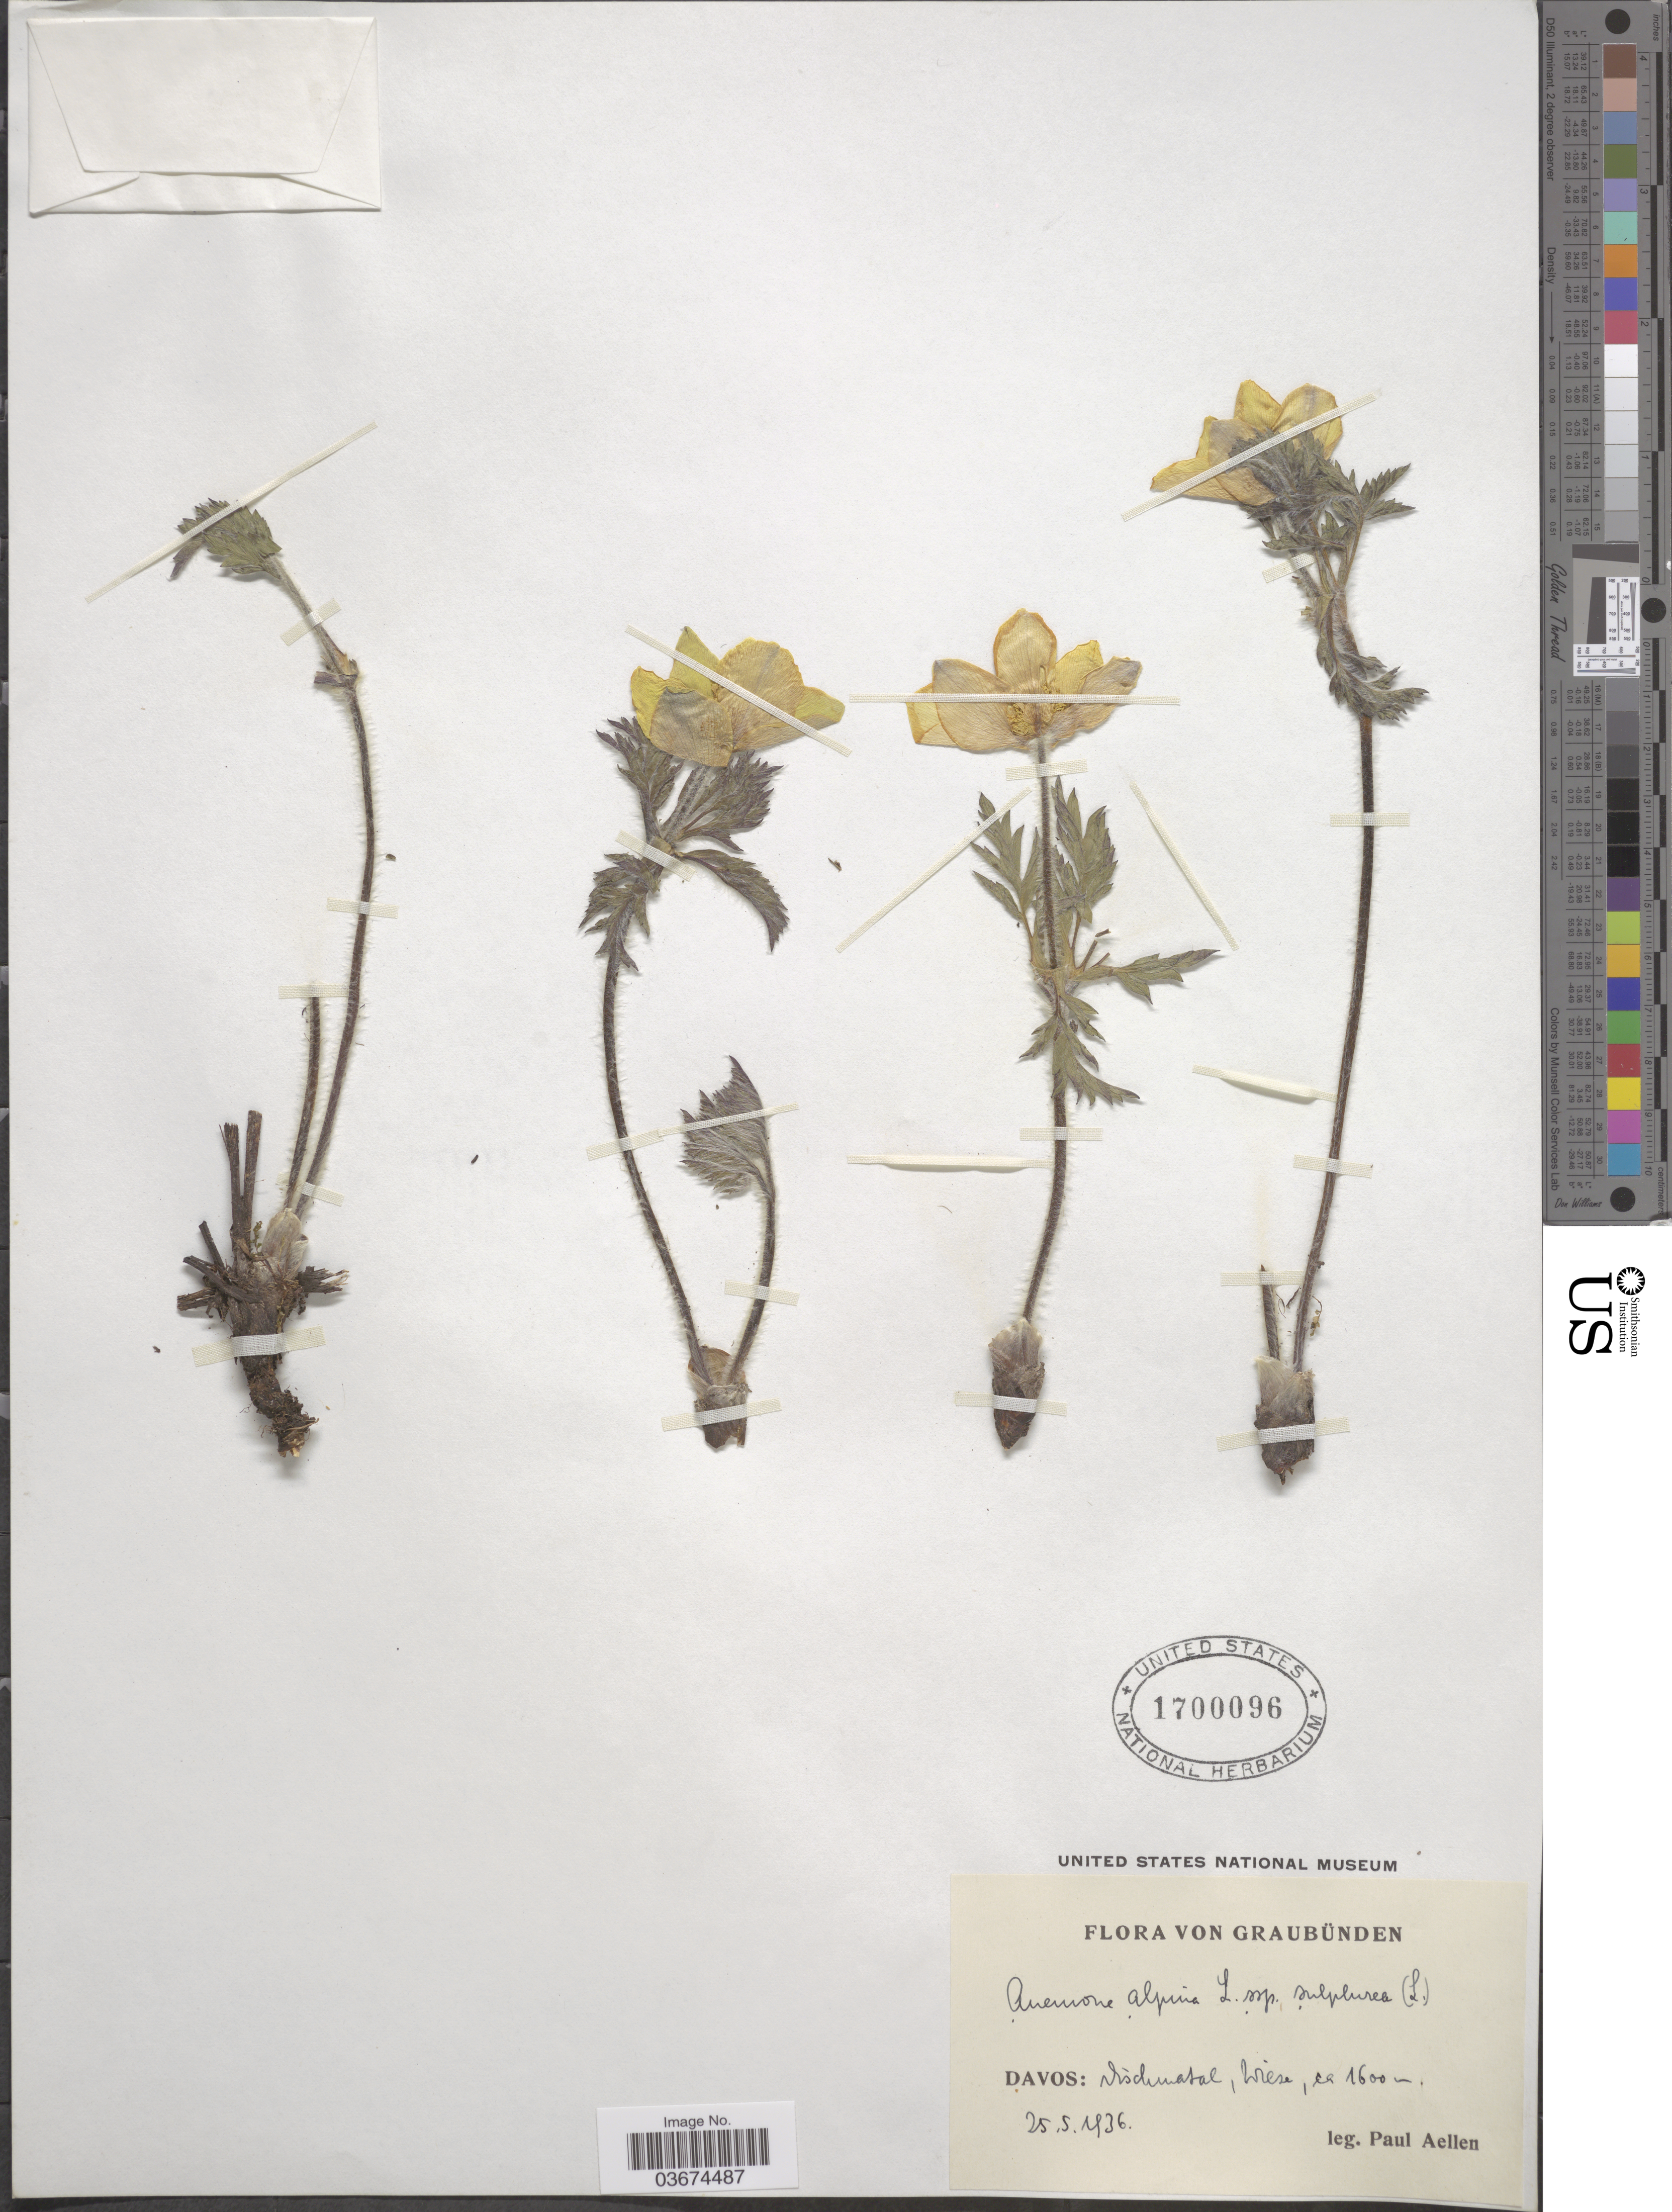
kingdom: Plantae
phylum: Tracheophyta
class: Magnoliopsida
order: Ranunculales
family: Ranunculaceae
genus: Pulsatilla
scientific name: Pulsatilla alpina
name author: Delarbre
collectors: P. Aellen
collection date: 1936-05-25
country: Switzerland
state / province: Graubunden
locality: Graubünden. Davos: Dischmatal, wiese.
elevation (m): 1600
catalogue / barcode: US 1700096